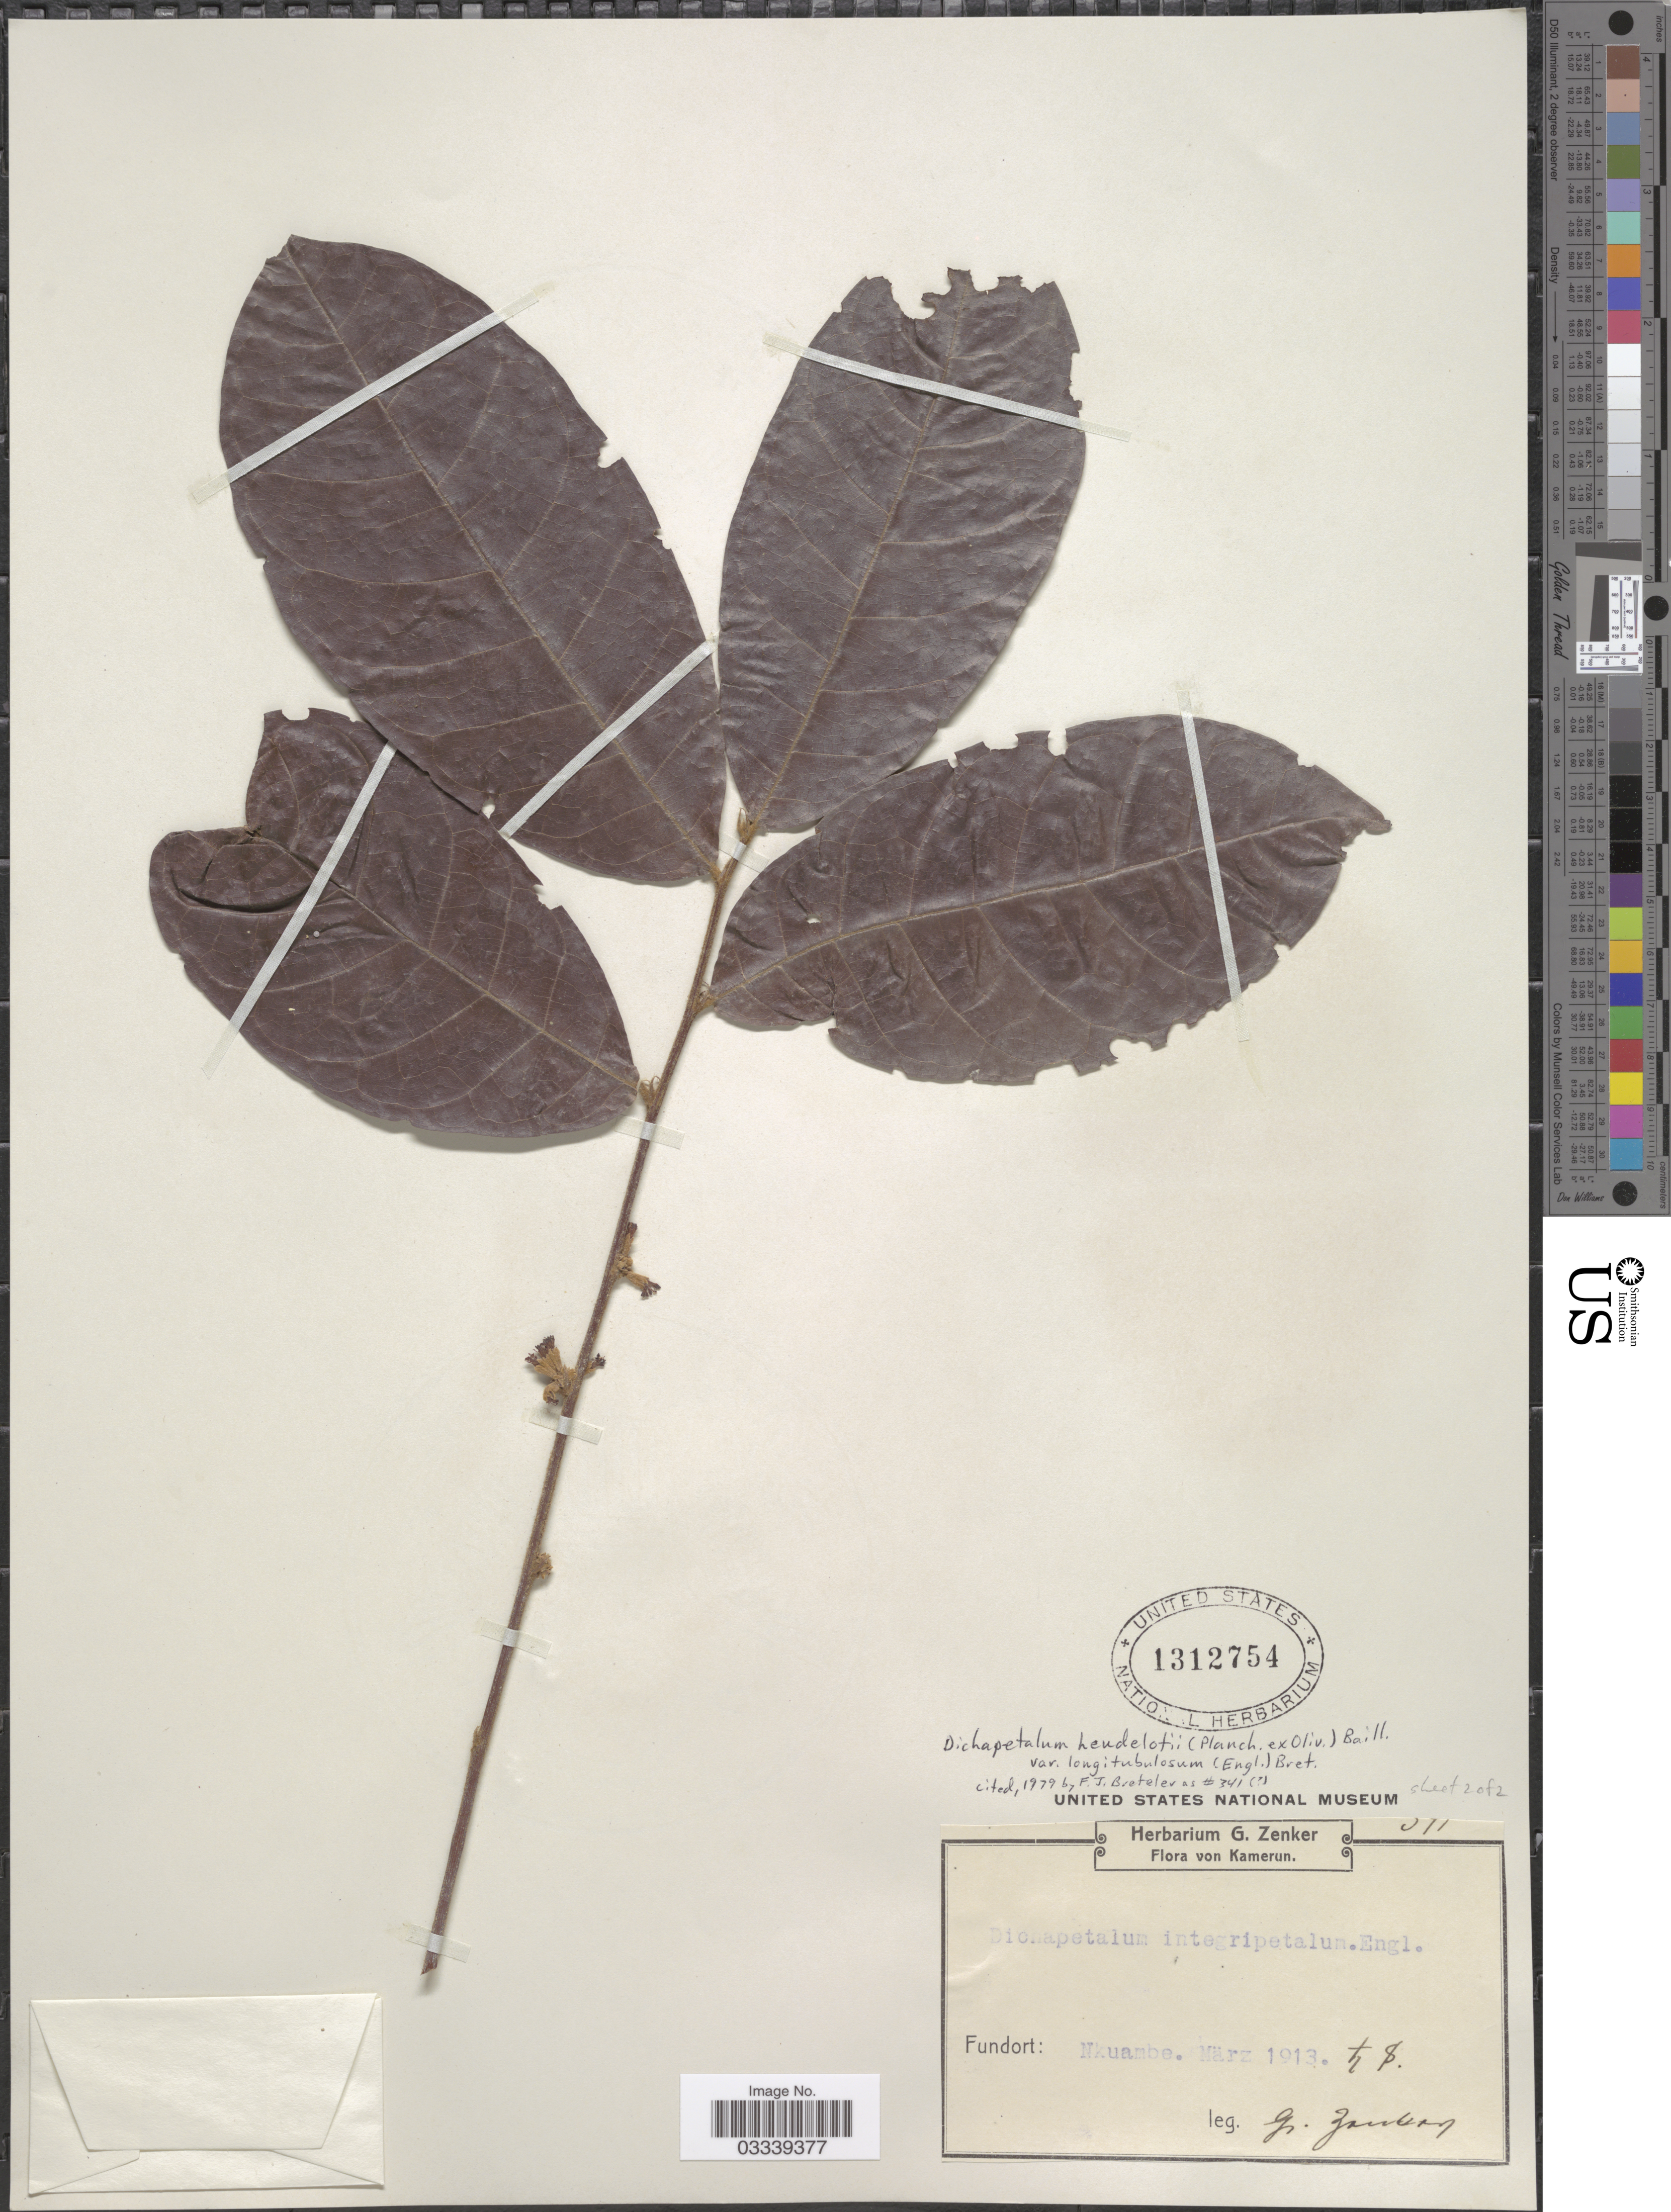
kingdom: Plantae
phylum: Tracheophyta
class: Magnoliopsida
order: Malpighiales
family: Dichapetalaceae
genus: Dichapetalum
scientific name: Dichapetalum heudelotii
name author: (Planch. ex Oliv.) Baill.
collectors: G. A. Zenker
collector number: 571*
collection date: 1913-03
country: Cameroon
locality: Kamerun, Nkuambe.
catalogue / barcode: US 1312754